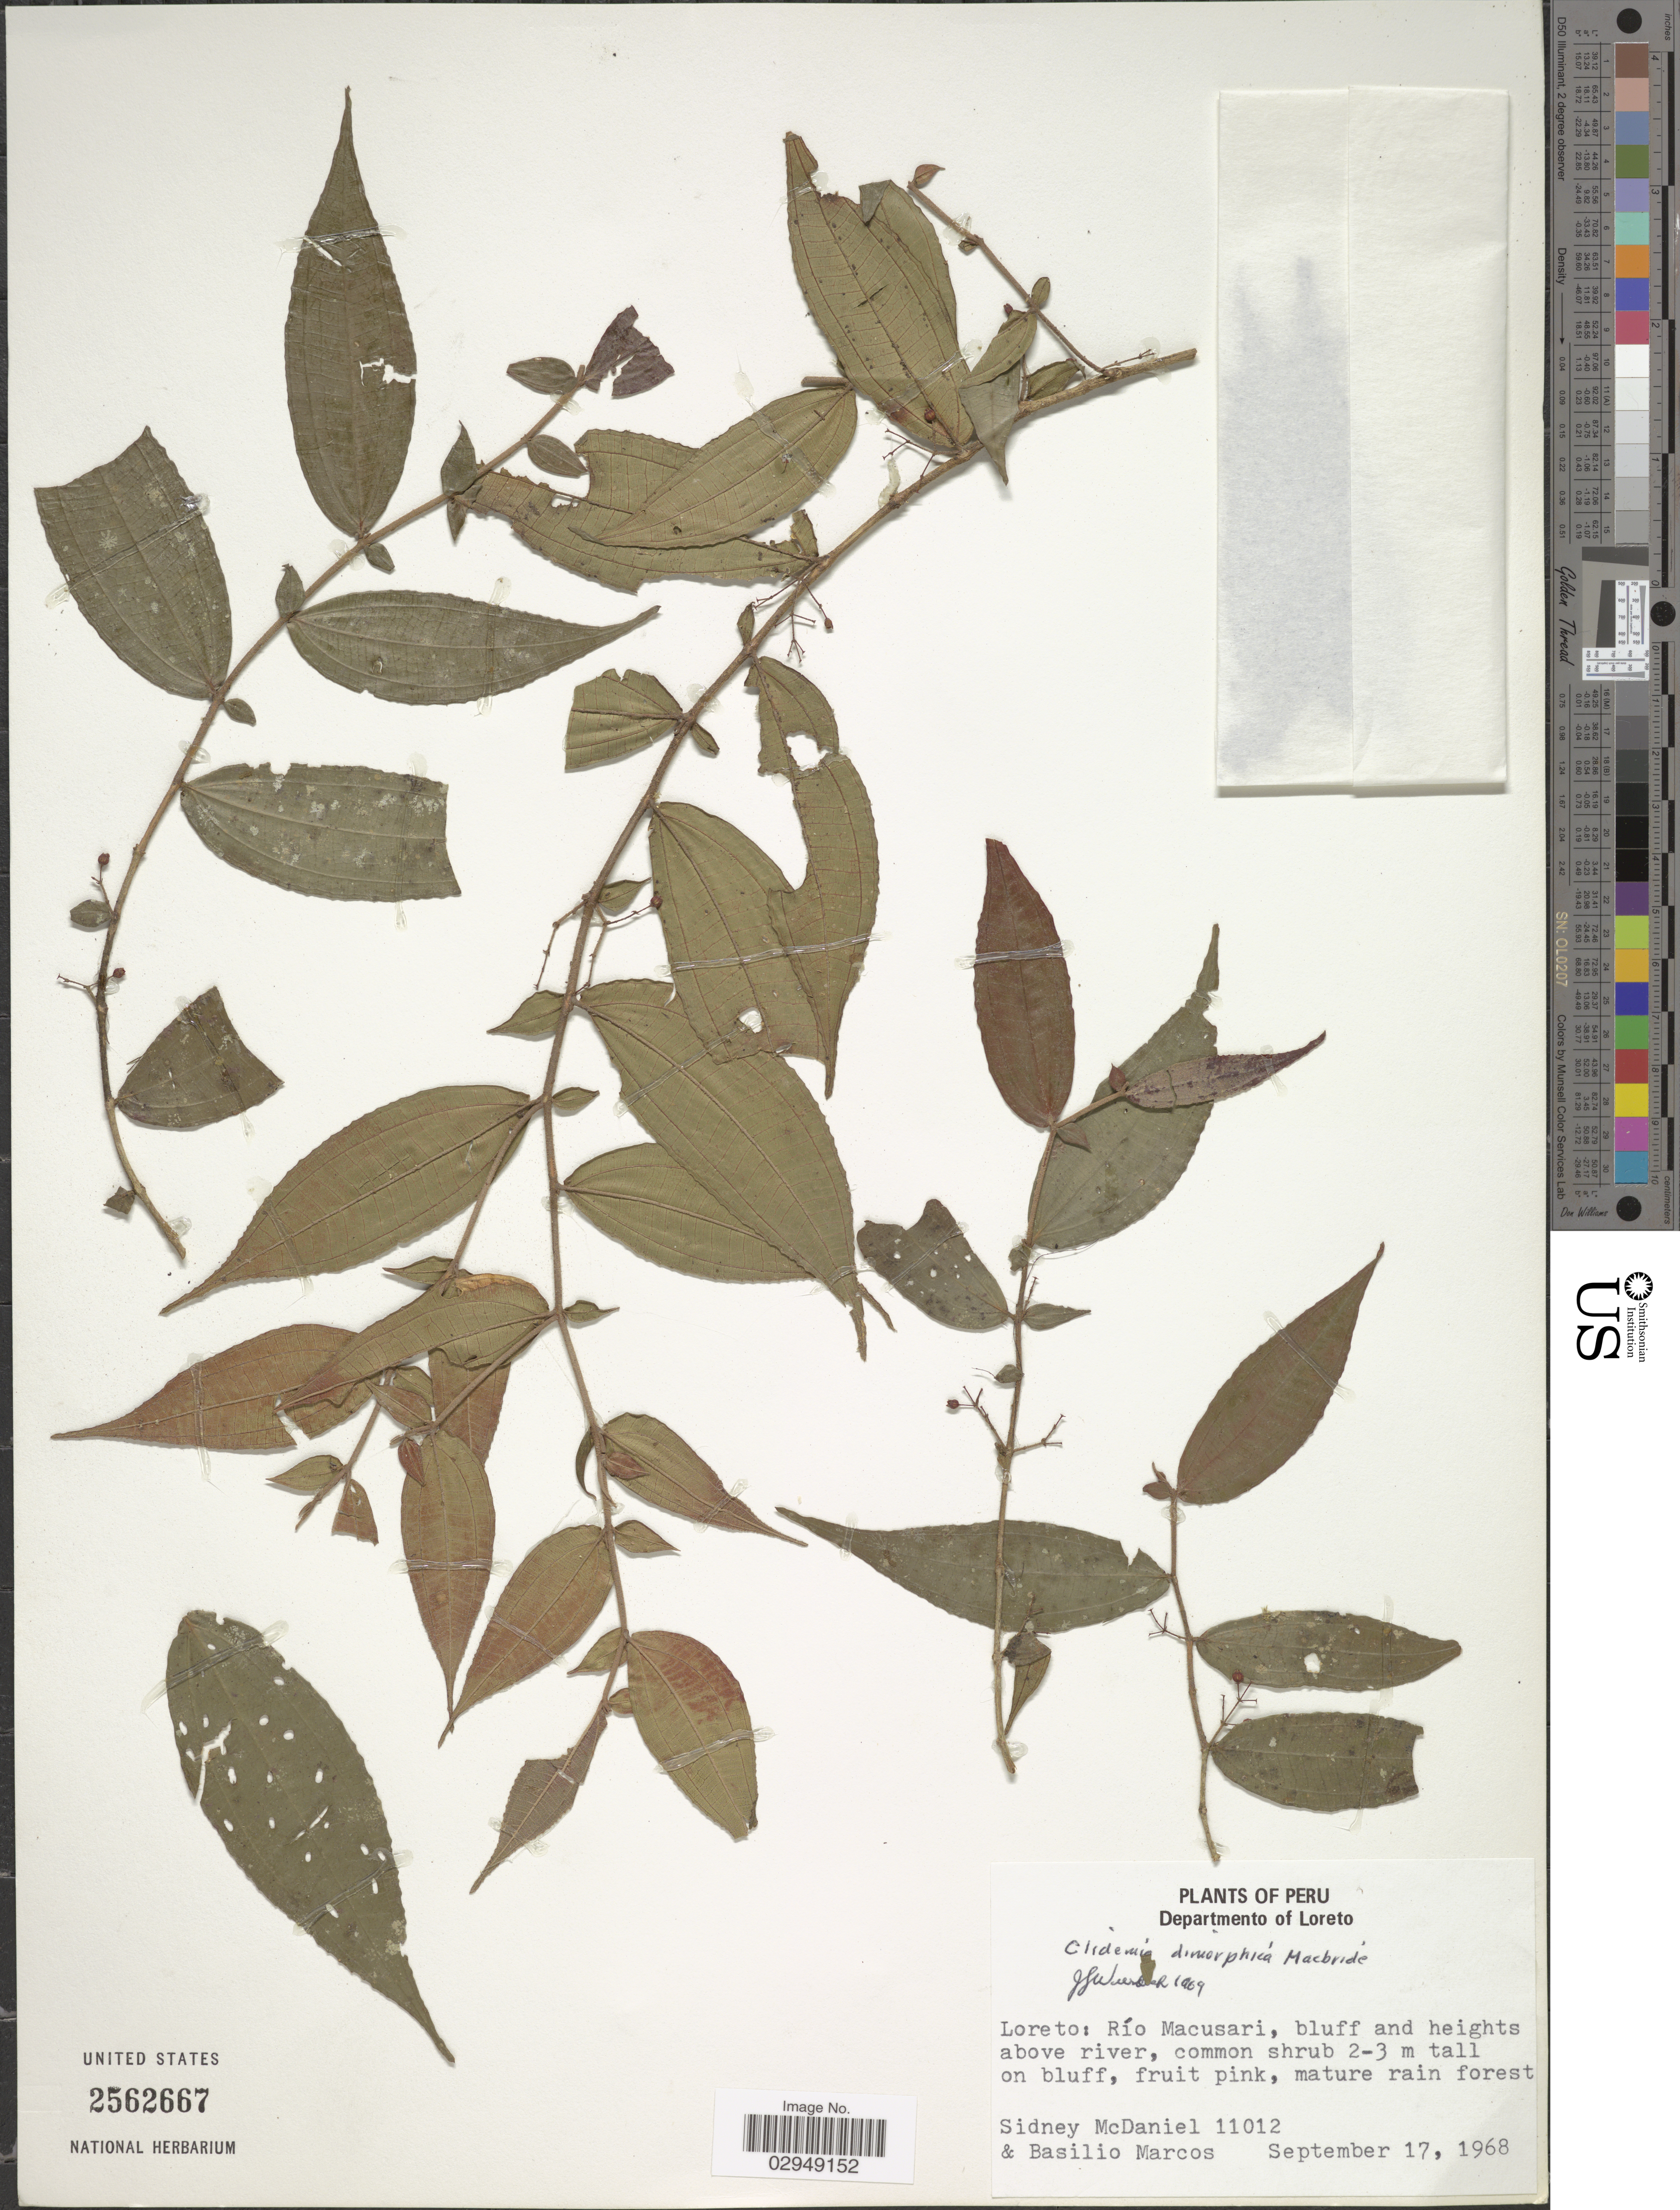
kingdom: Plantae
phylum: Tracheophyta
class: Magnoliopsida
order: Myrtales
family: Melastomataceae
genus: Clidemia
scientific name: Clidemia dimorphica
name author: J.F. Macbr.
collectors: S. McDaniel & B. Marcos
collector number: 11012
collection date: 1968-09-17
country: Peru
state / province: Loreto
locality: Departmento of Loreto, Río Macusari, bluff and heights above river.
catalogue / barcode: US 2562667